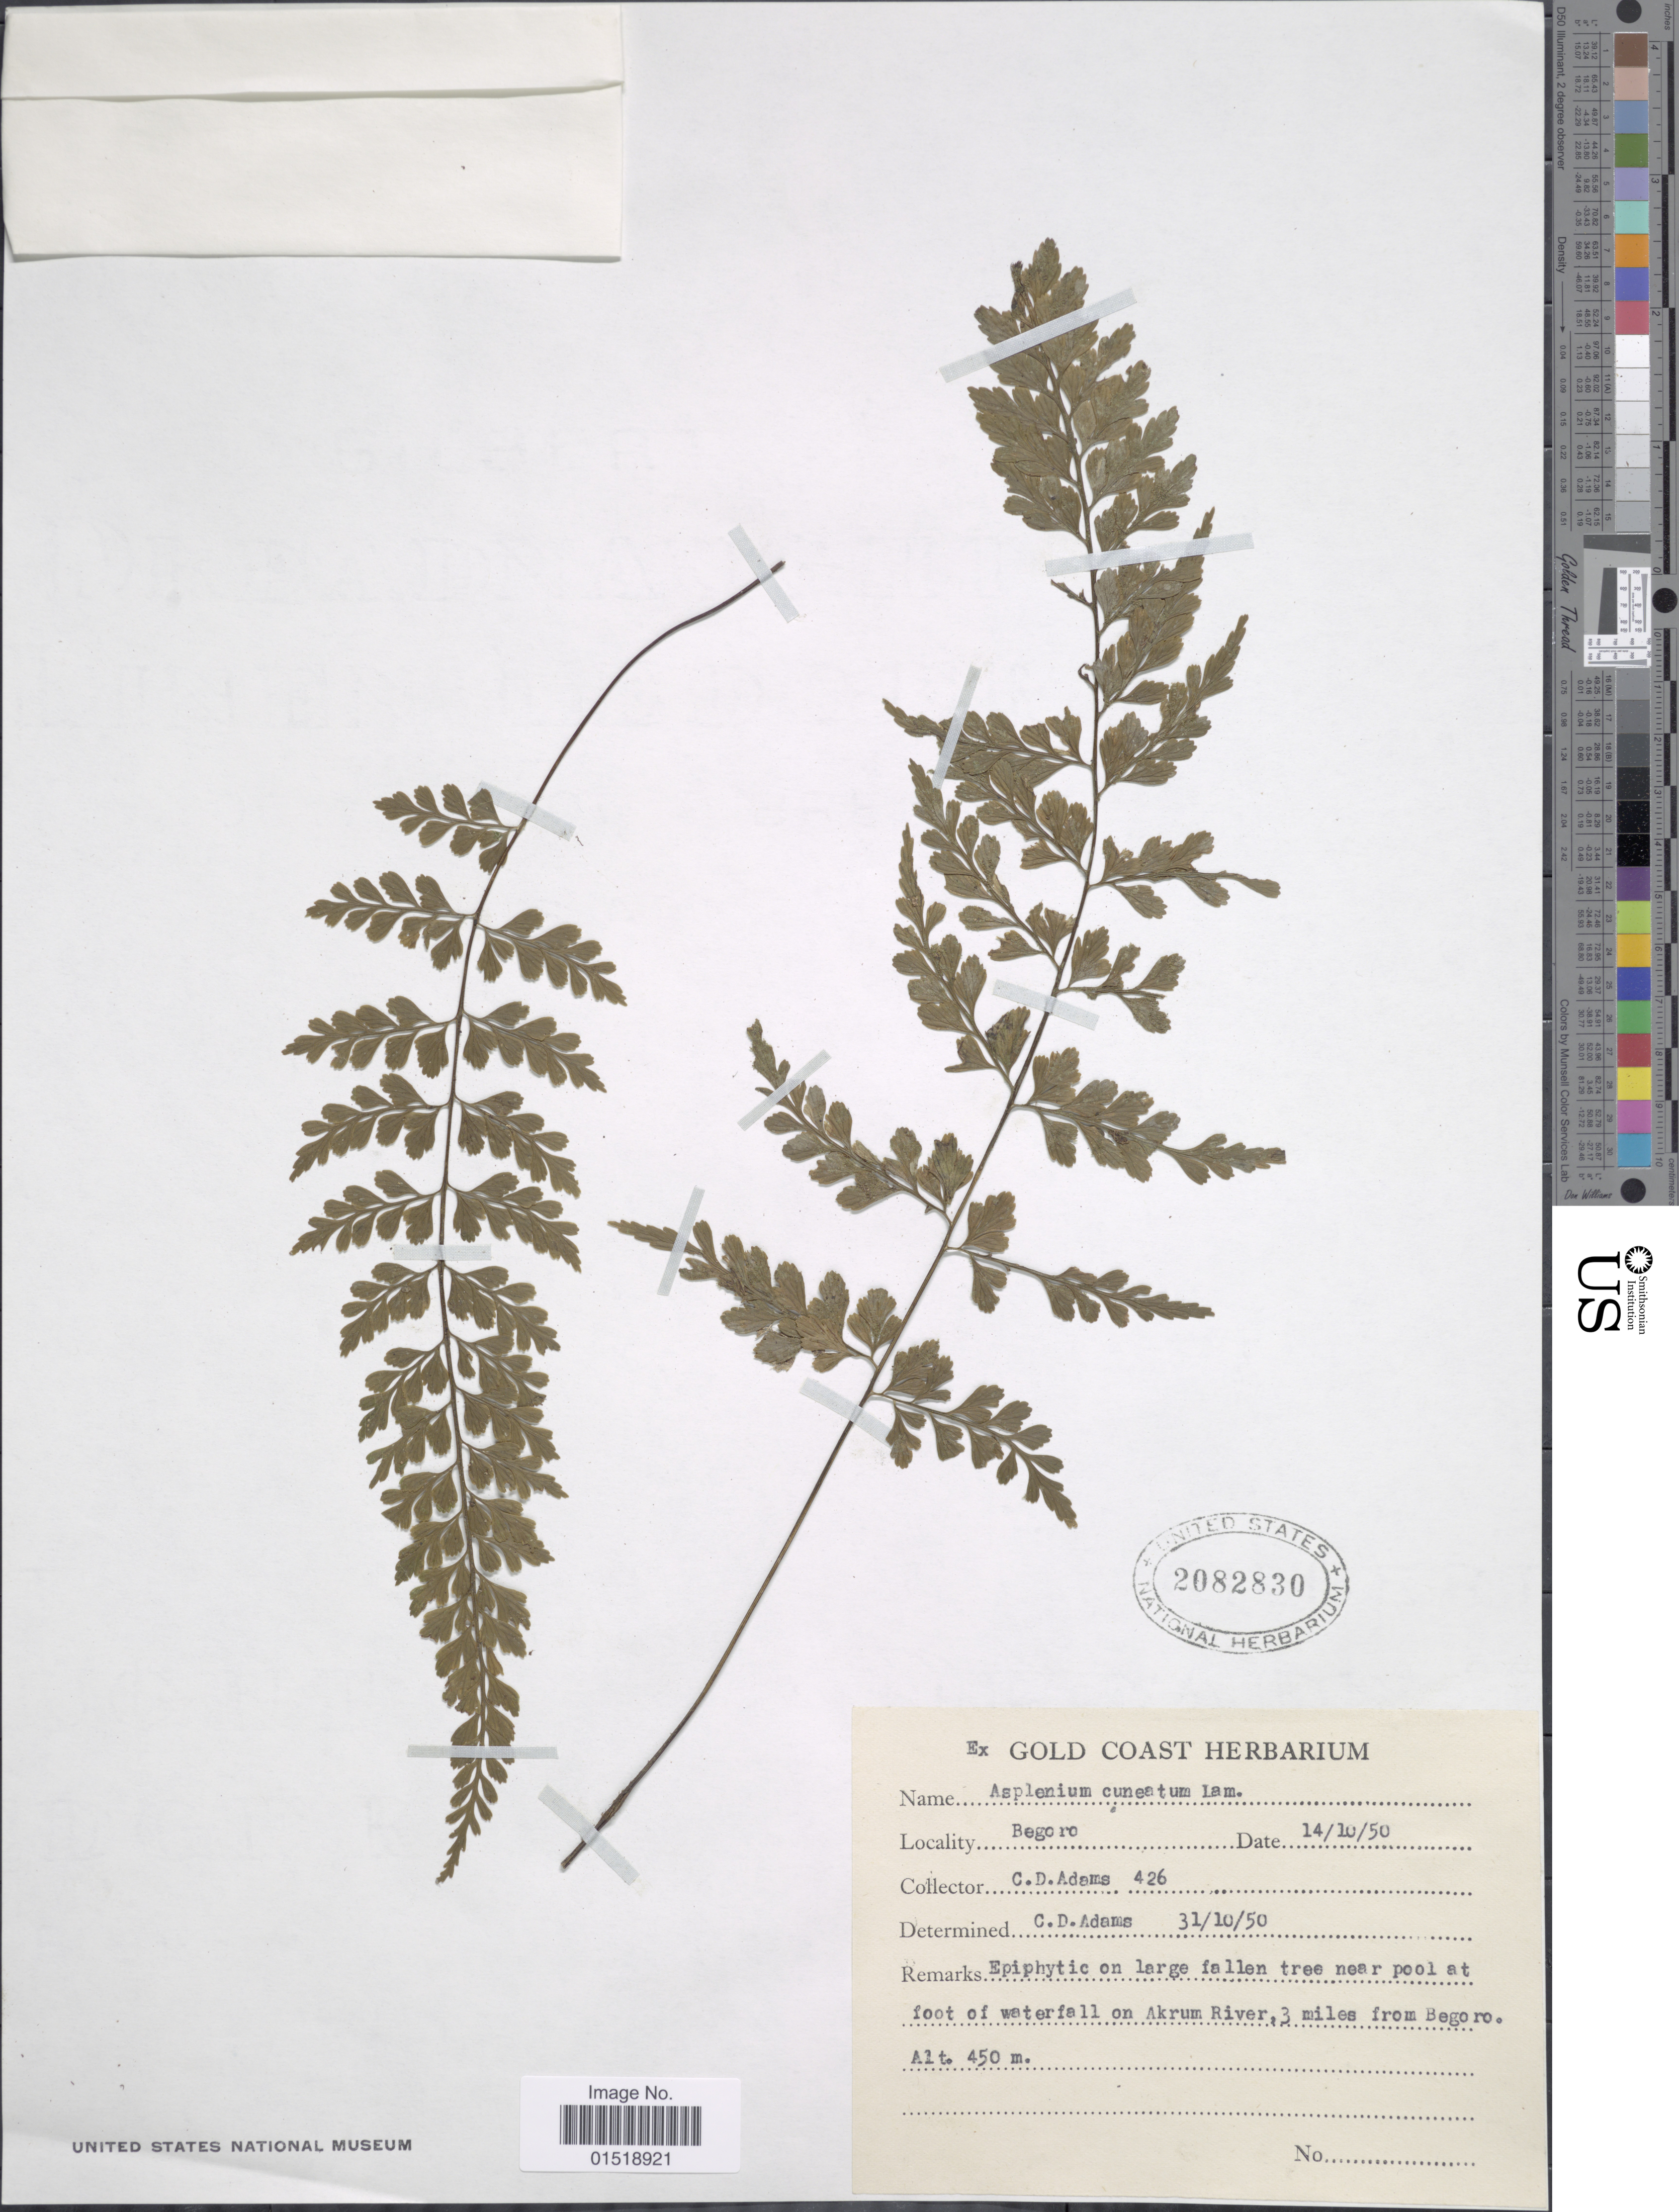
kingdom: Plantae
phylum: Tracheophyta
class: Polypodiopsida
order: Polypodiales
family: Aspleniaceae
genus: Asplenium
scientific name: Asplenium cuneatum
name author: Lam.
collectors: C. D. Adams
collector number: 426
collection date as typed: Transcribed d/m/y: 14/10/50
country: Ghana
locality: Begoro. Epiphytic on large fallen tree near pool at foot of waterfall on Akrum River, 3 miles from Begoro.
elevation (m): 450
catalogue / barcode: US 2082830